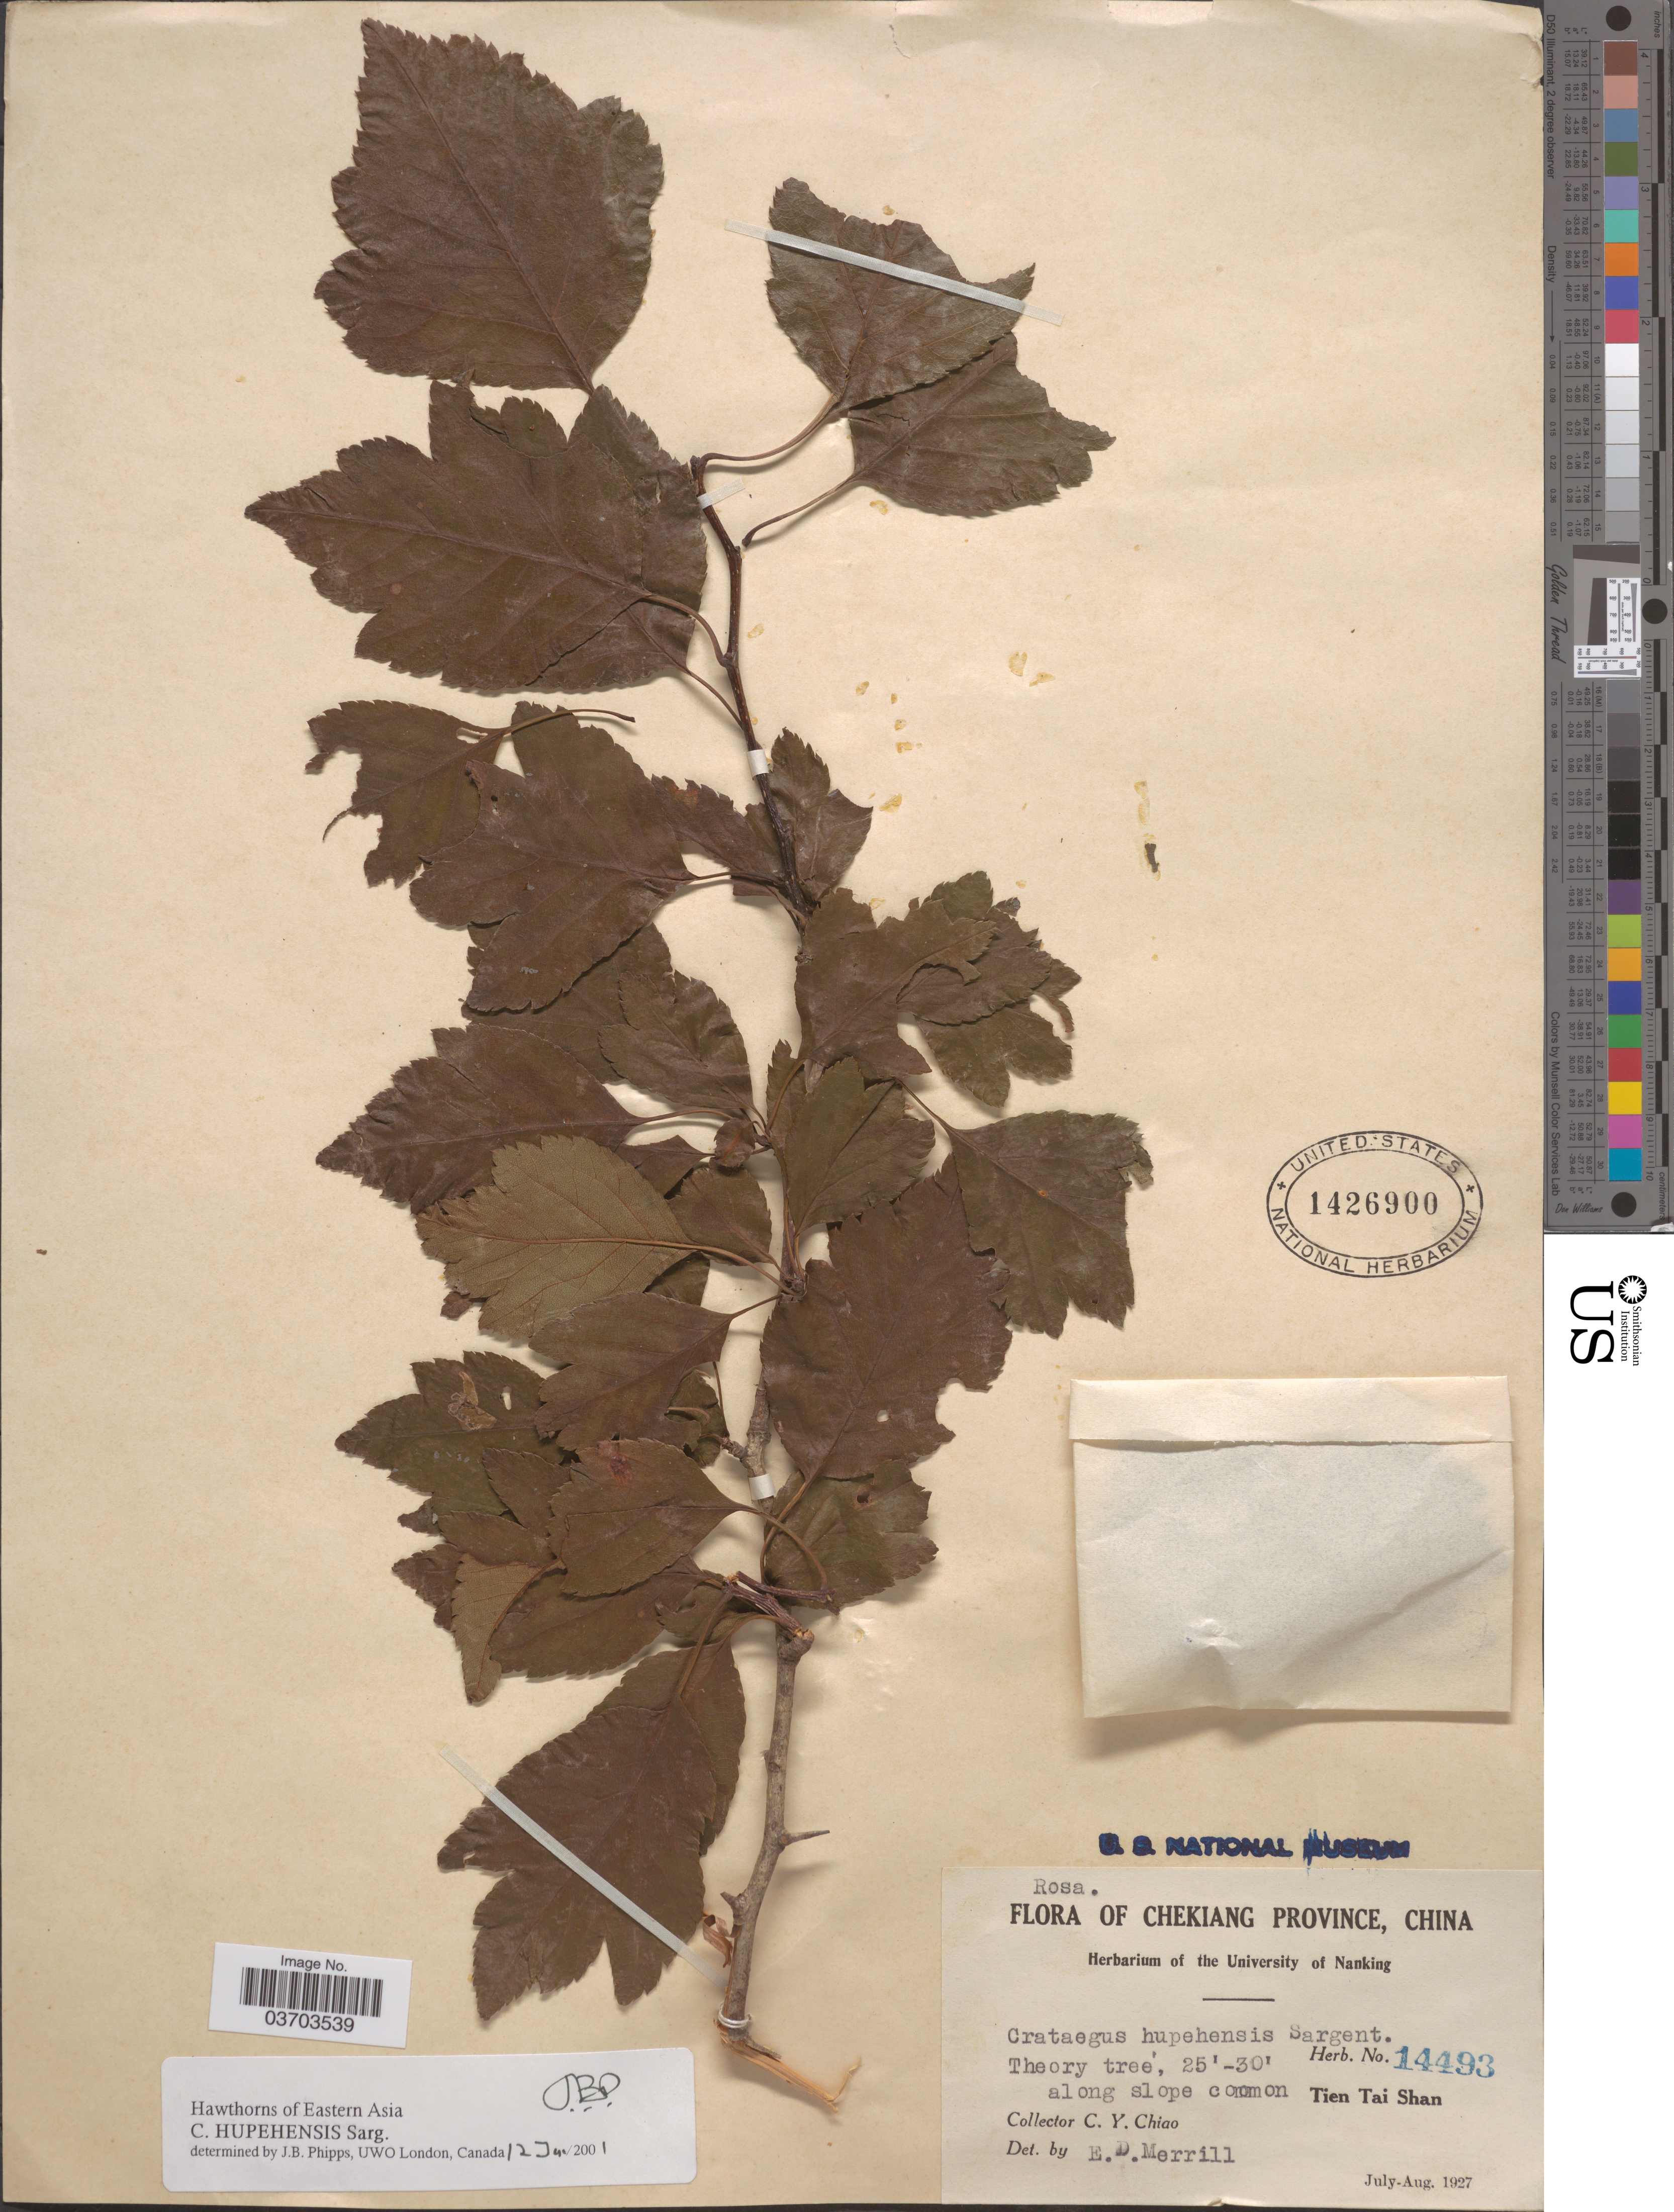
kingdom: Plantae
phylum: Tracheophyta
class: Magnoliopsida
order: Rosales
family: Rosaceae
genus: Crataegus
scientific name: Crataegus hupehensis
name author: Sarg.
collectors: C. Y. Chiao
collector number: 14493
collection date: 1927-07/1927-08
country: China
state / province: Zhejiang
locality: Chekiang Province. Tien Tai Shan.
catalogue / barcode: US 1426900